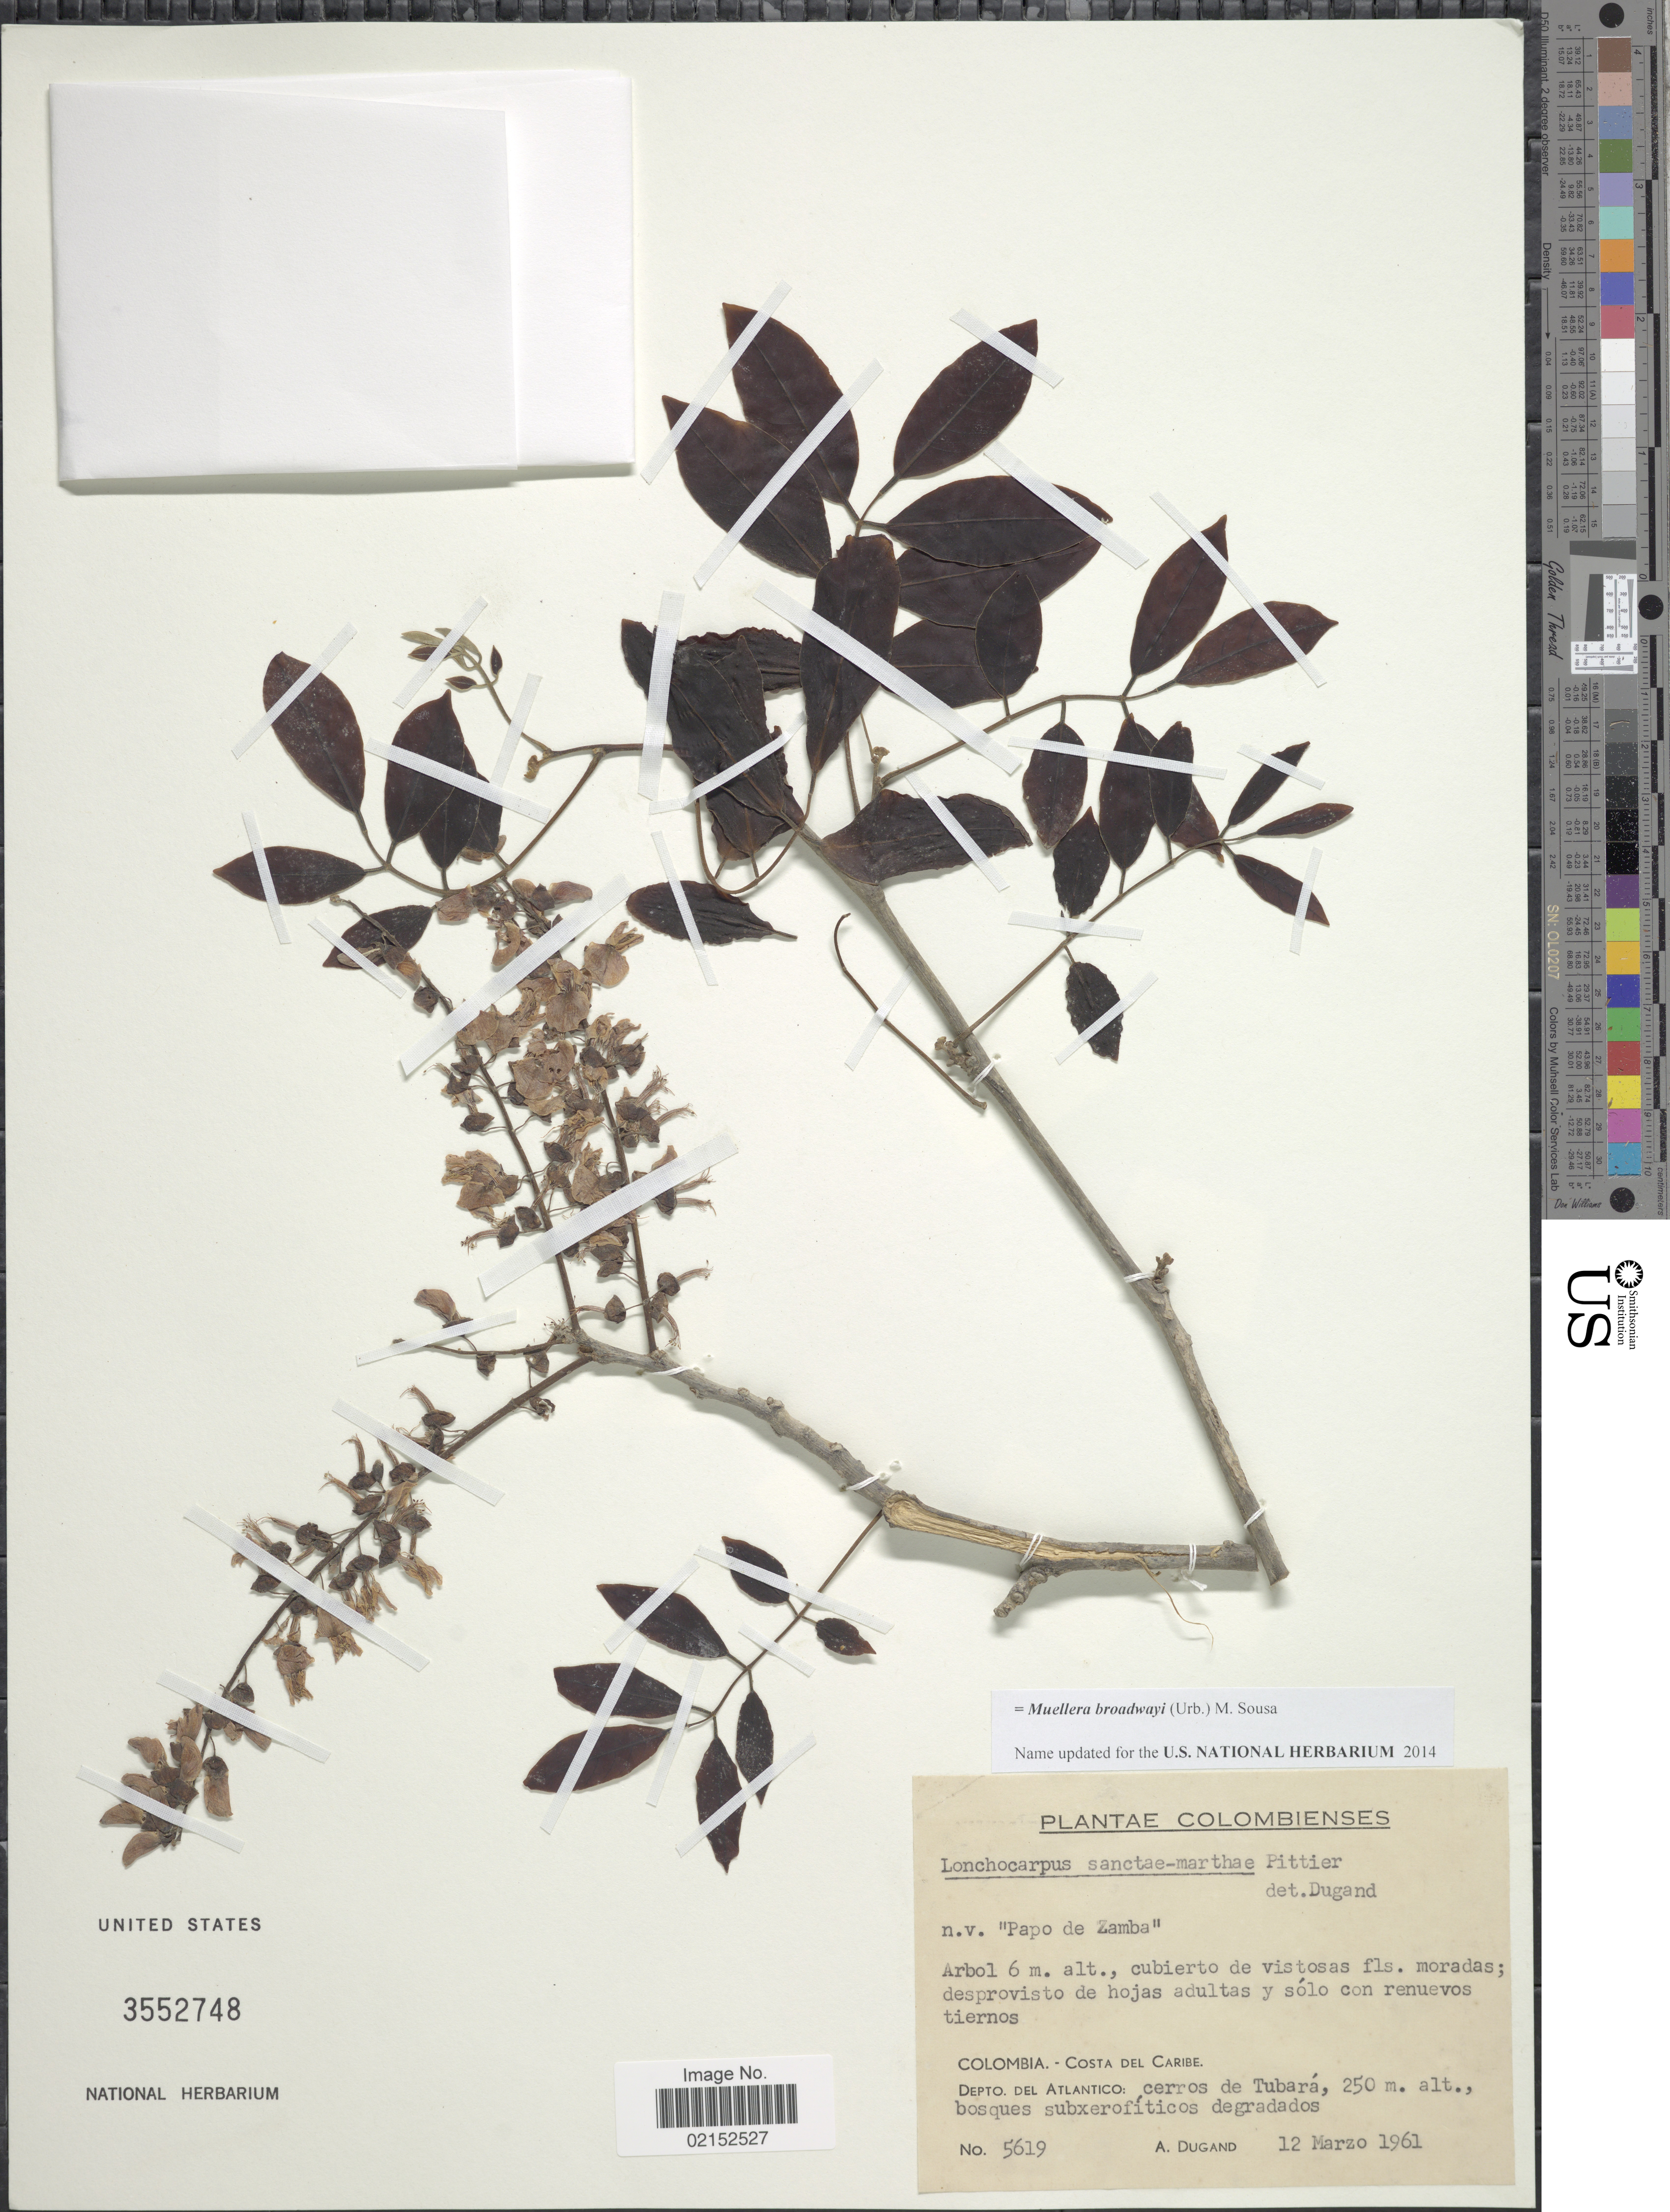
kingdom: Plantae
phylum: Tracheophyta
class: Magnoliopsida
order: Fabales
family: Fabaceae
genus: Muellera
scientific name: Muellera broadwayi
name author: (Urb.) M. Sousa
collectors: A. Dugand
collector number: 5619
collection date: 1961-03-12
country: Colombia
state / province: Atlántico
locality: Costa del Caribe. Cerros de Tubara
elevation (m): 250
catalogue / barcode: US 3552748